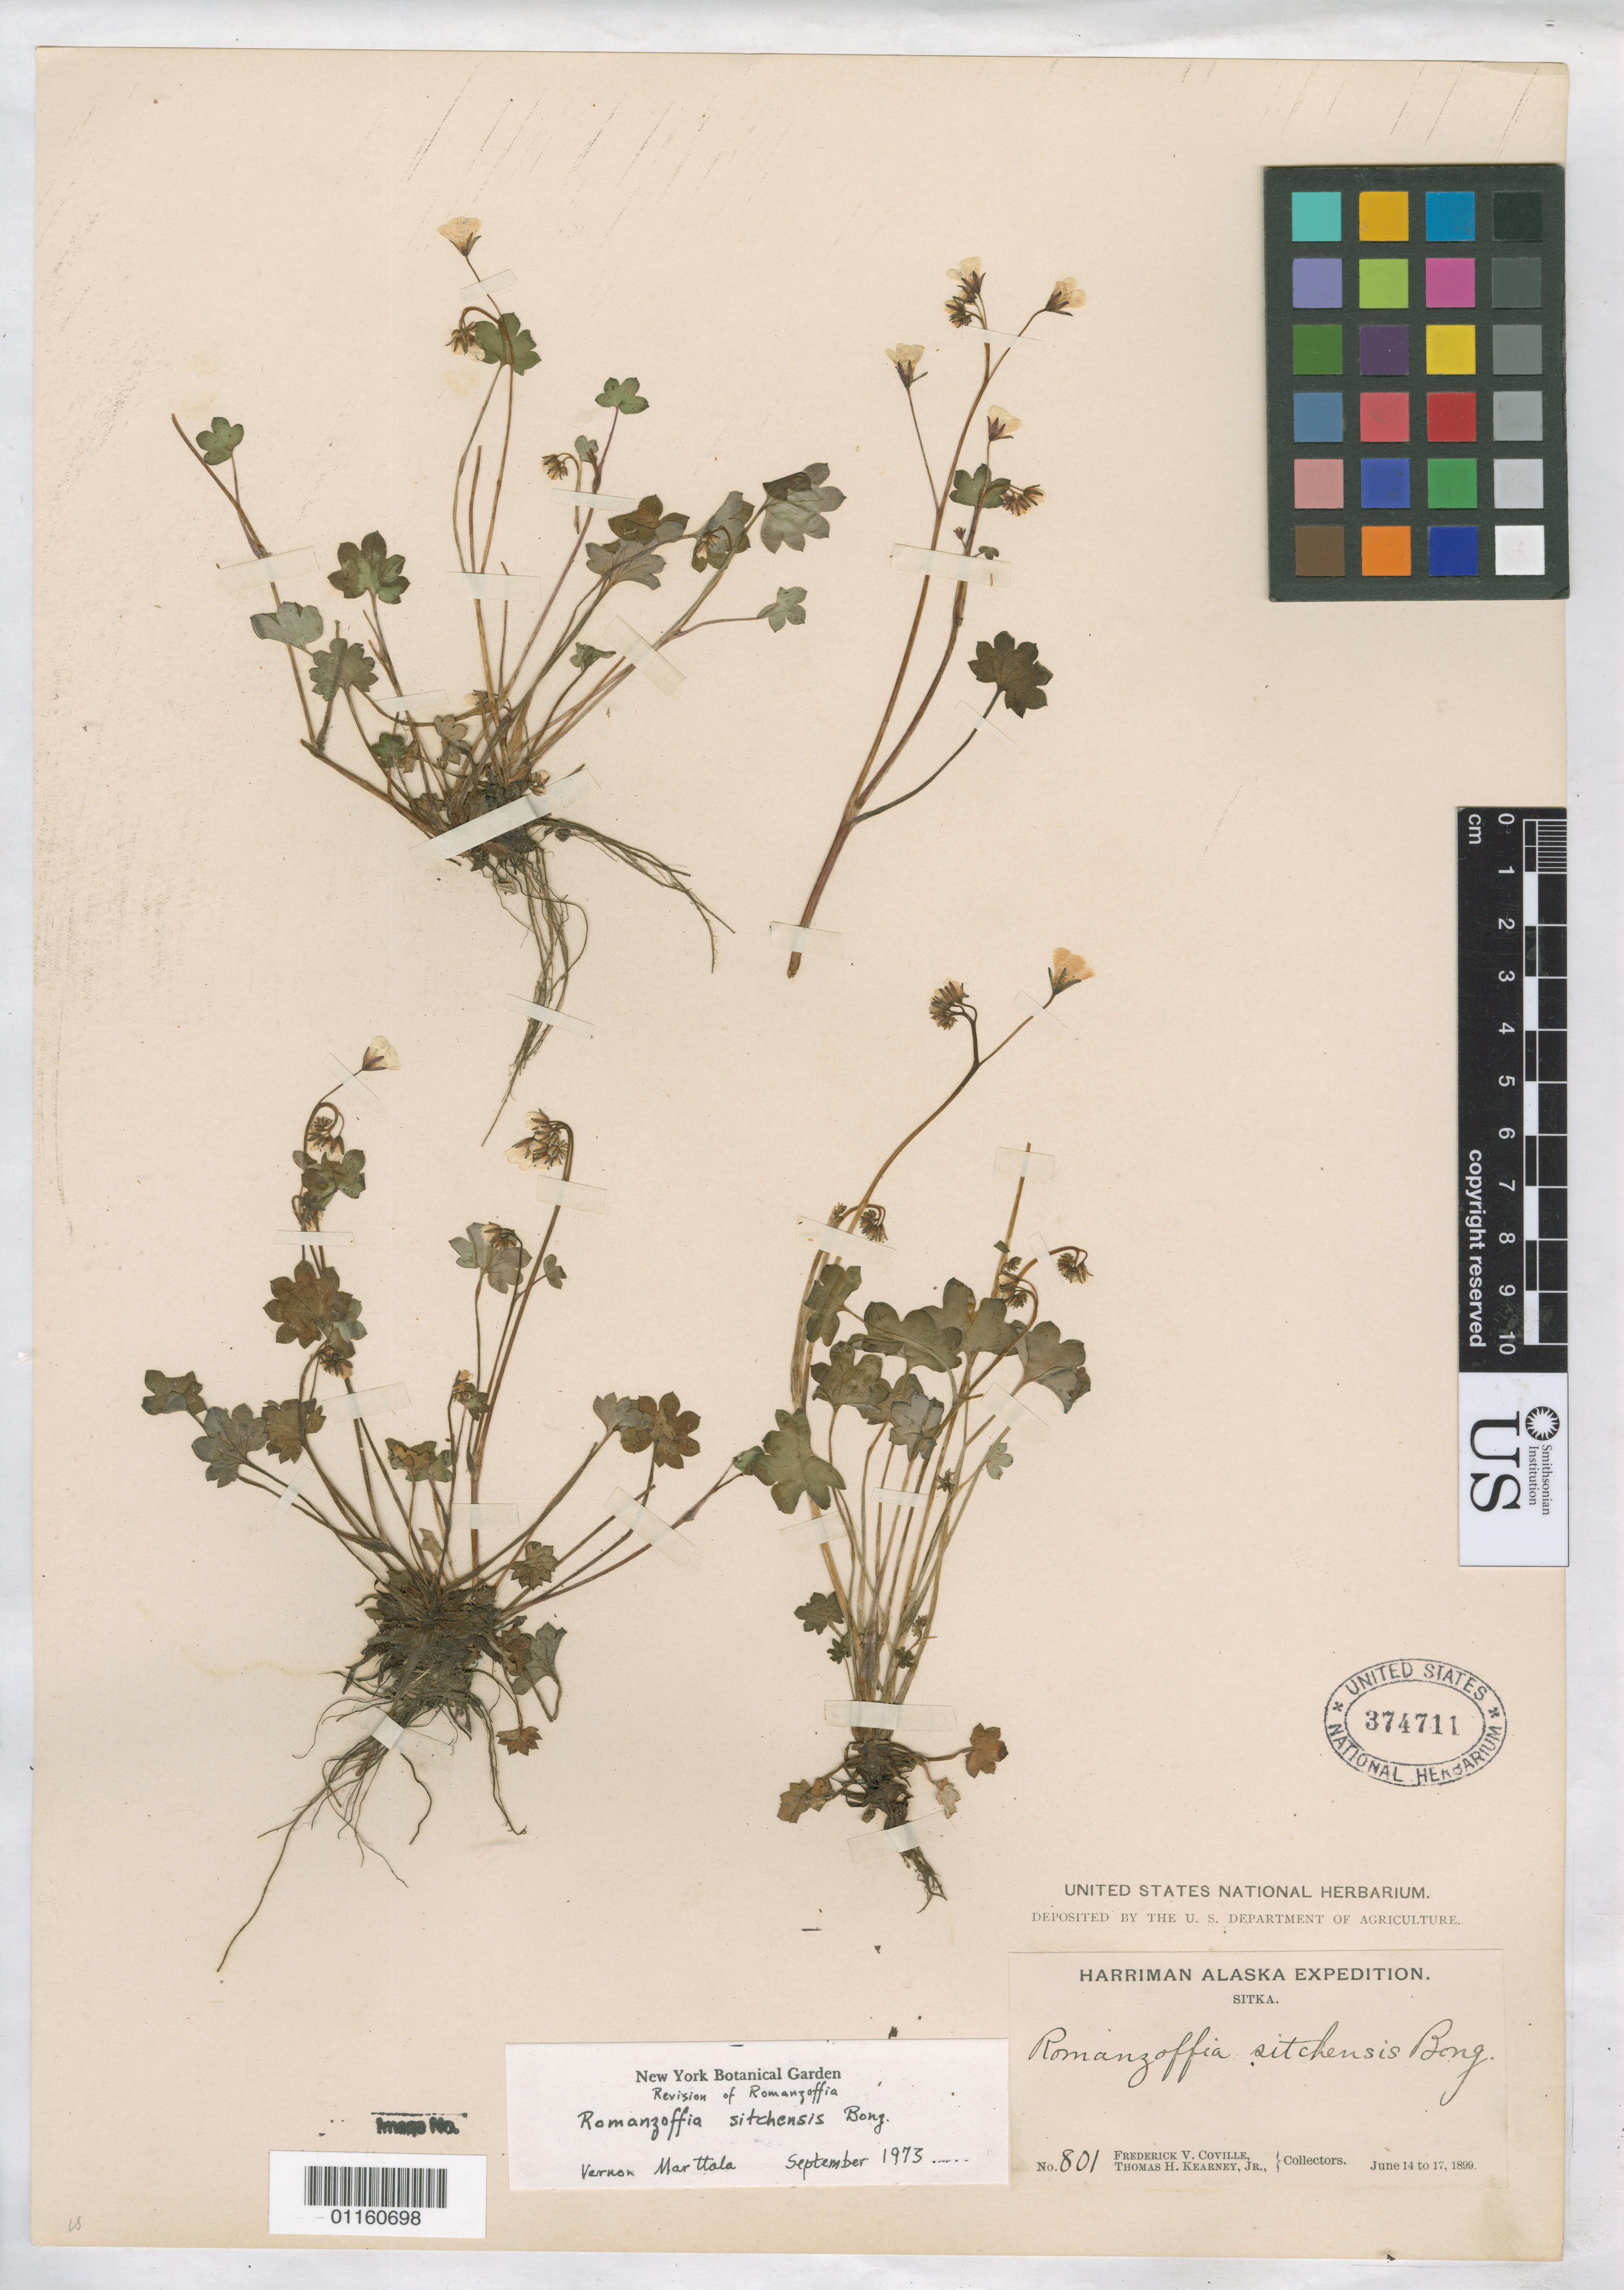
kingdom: Plantae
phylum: Tracheophyta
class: Magnoliopsida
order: Boraginales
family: Hydrophyllaceae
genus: Romanzoffia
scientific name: Romanzoffia sitchensis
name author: Bong.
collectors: F. V. Coville & T. H. Kearney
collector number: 801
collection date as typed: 14 Jun 1899 to 17 Jun 1899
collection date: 1899-06-14/1899-06-17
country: United States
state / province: Alaska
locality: Sitka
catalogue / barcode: US 374711